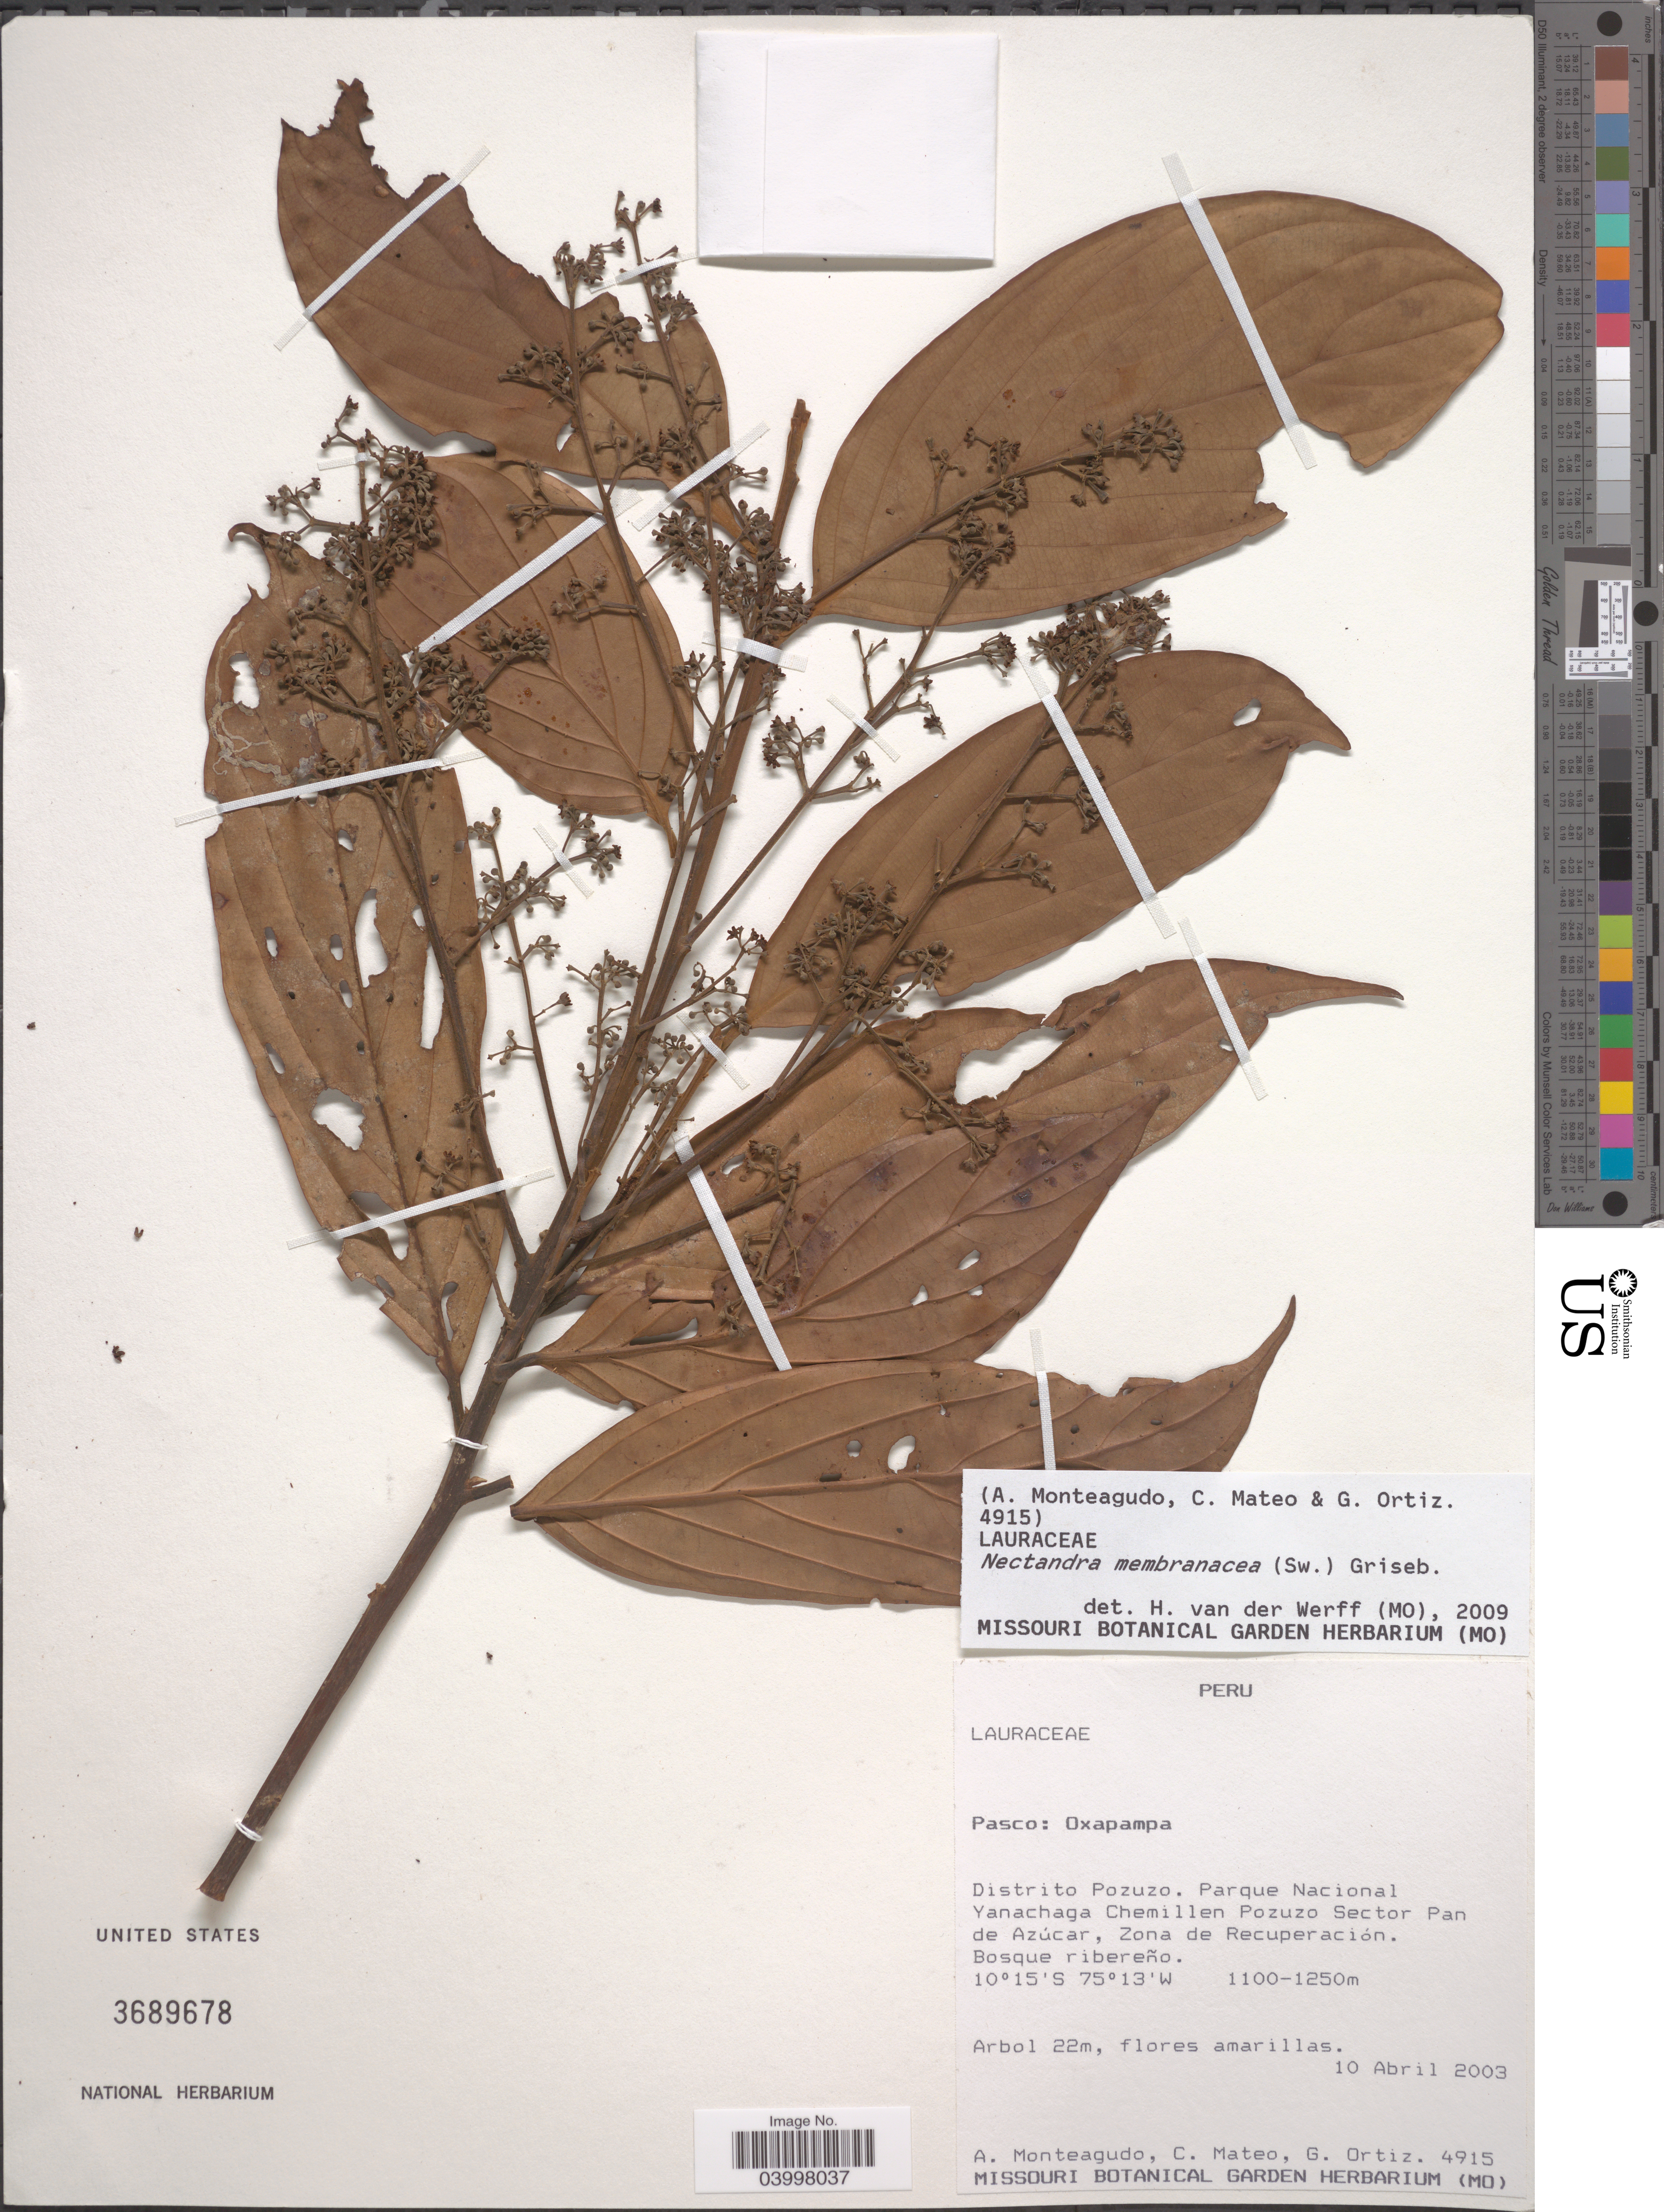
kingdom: Plantae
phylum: Tracheophyta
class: Magnoliopsida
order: Laurales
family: Lauraceae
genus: Nectandra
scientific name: Nectandra membranacea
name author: (Sw.) Griseb.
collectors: A. Monteagudo, C. Mateo & G. Ortiz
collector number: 4915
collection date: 2003-04-10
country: Peru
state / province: Cusco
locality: Oxapampa. Distrito Pozuzo. Parque Nacional Yanachaga Chemillen Pozuzo Sector Pan de Azúcar, Zona de Recuperación. Bosque ribereño.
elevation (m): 1100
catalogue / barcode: US 3689678